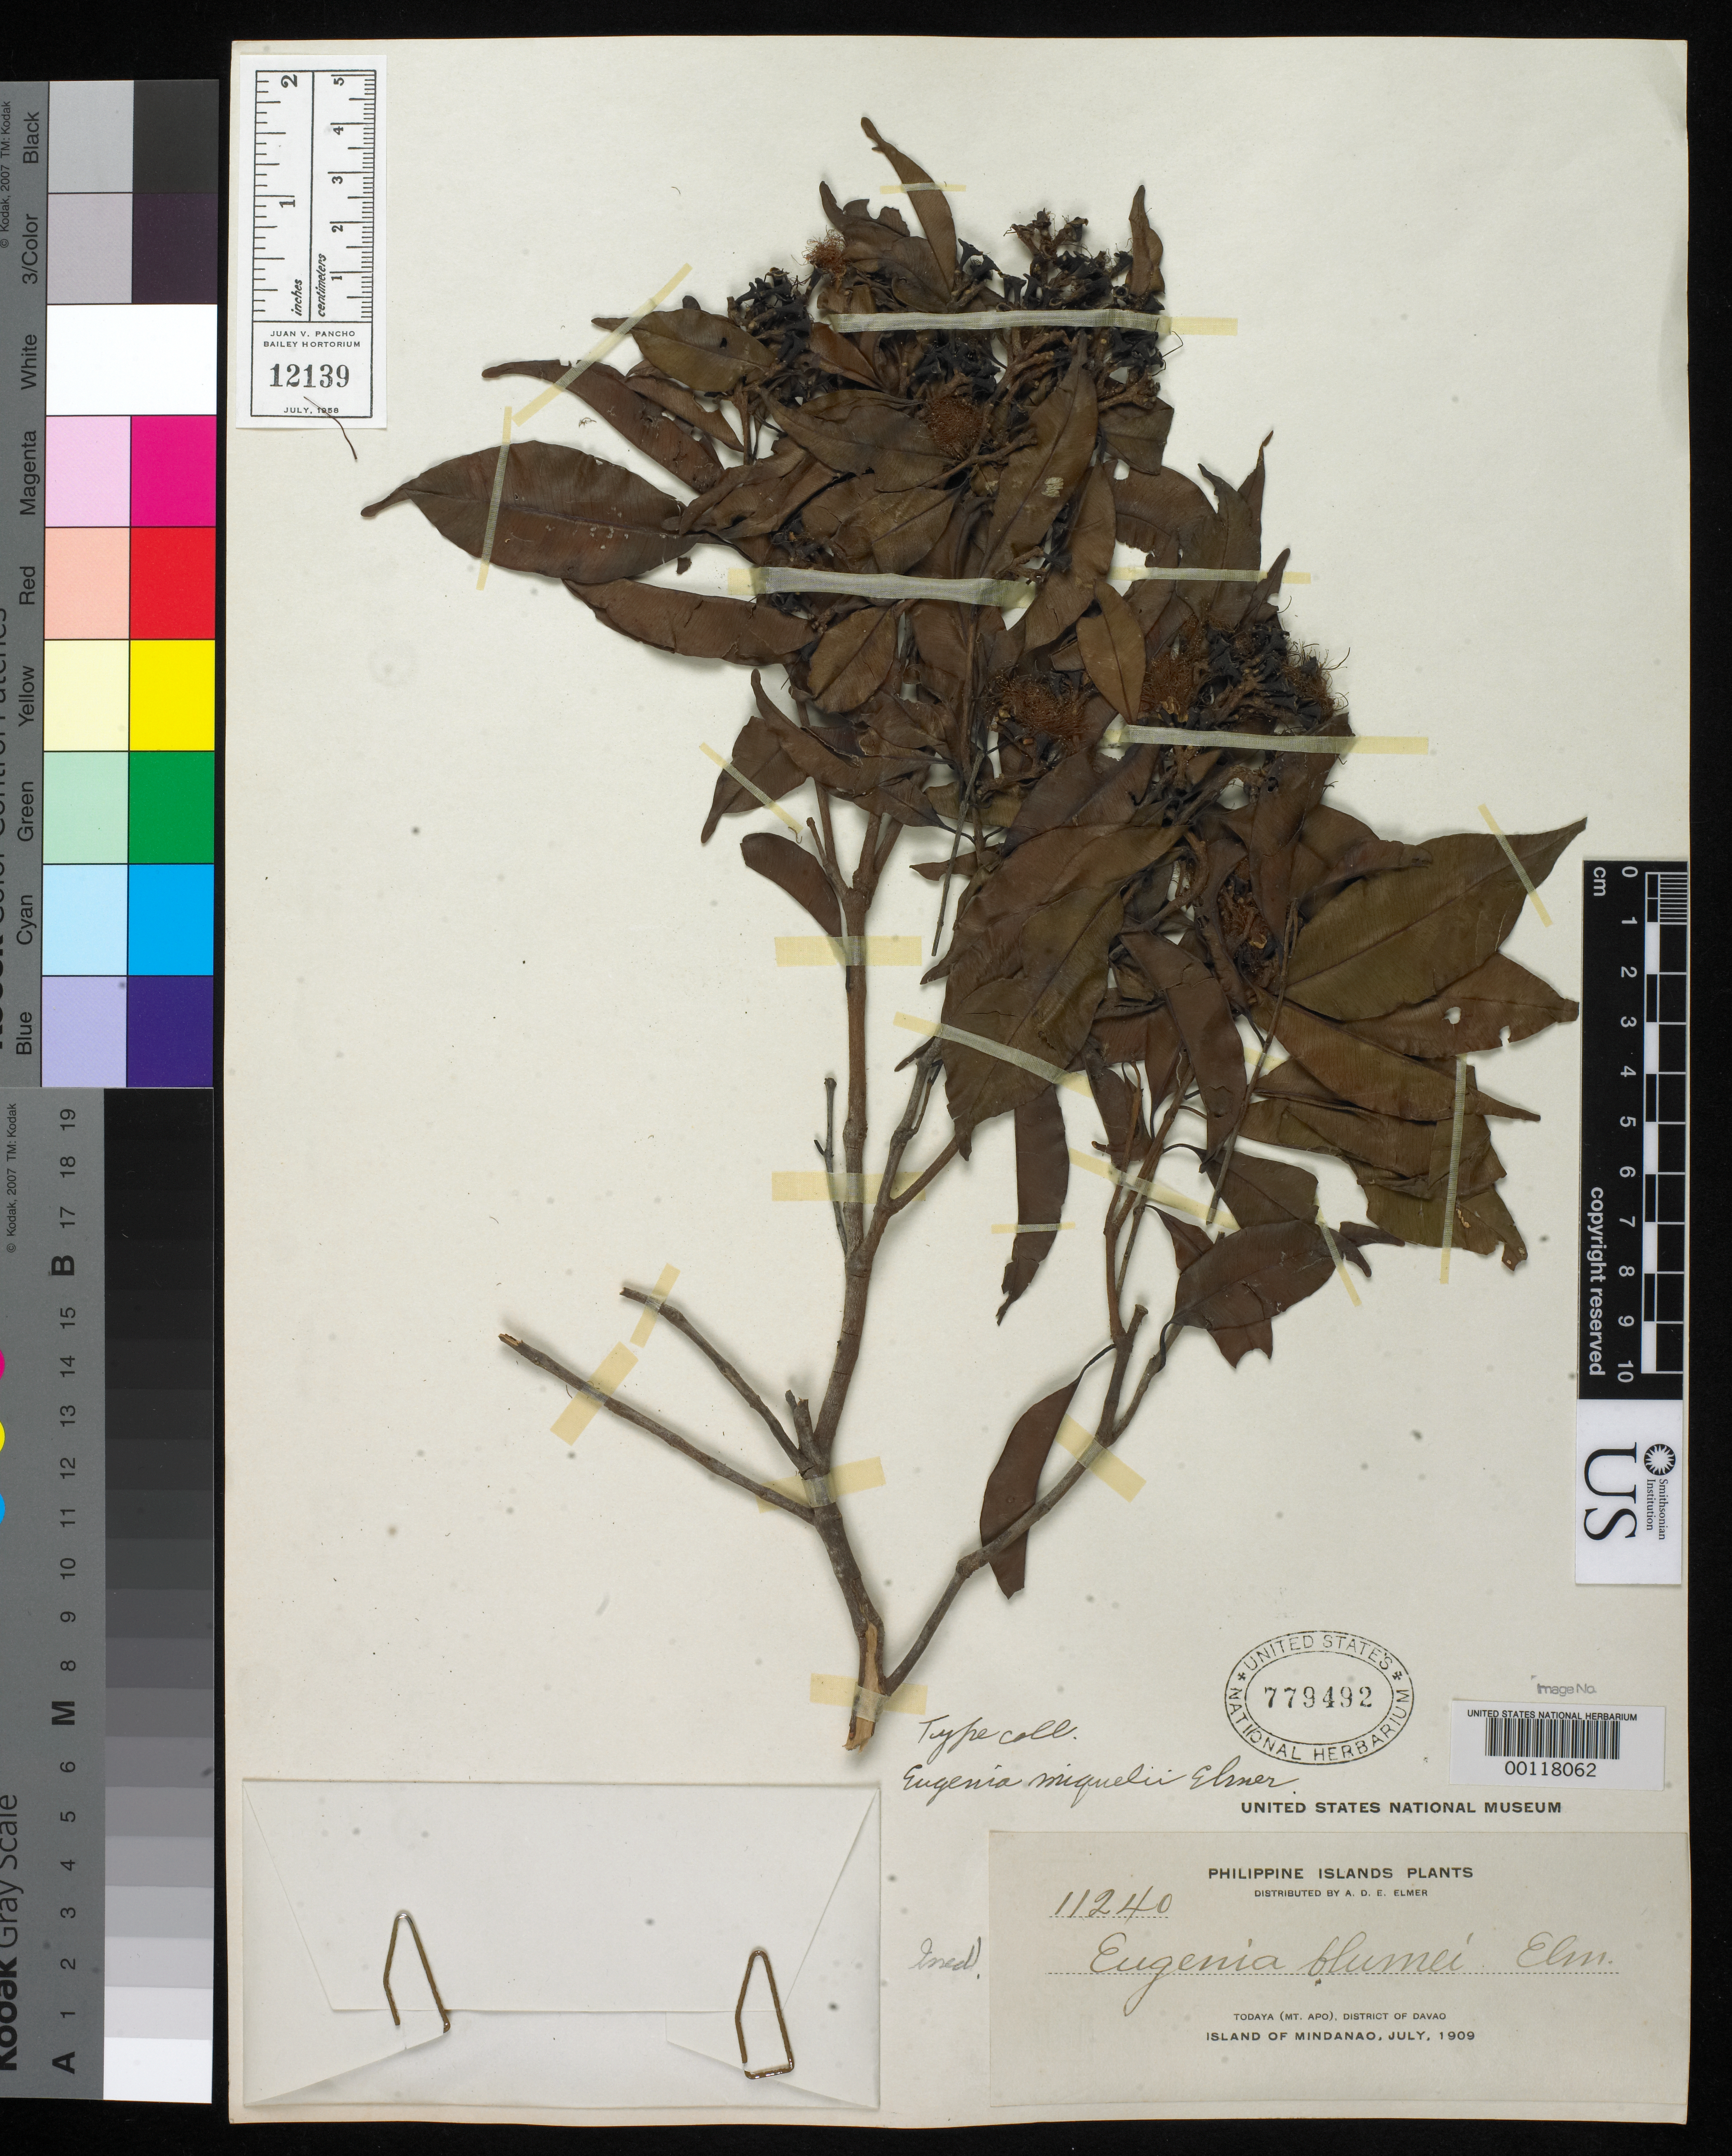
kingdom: Plantae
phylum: Tracheophyta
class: Magnoliopsida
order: Myrtales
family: Myrtaceae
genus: Eugenia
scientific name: Eugenia miquelii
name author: Elmer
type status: Isotype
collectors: A. D. E. Elmer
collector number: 11240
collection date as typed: Jul 1909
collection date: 1909-07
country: Philippines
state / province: Davao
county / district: Davao del Sur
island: Mindanao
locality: Todaya, Mt. Apo.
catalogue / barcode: US 779492